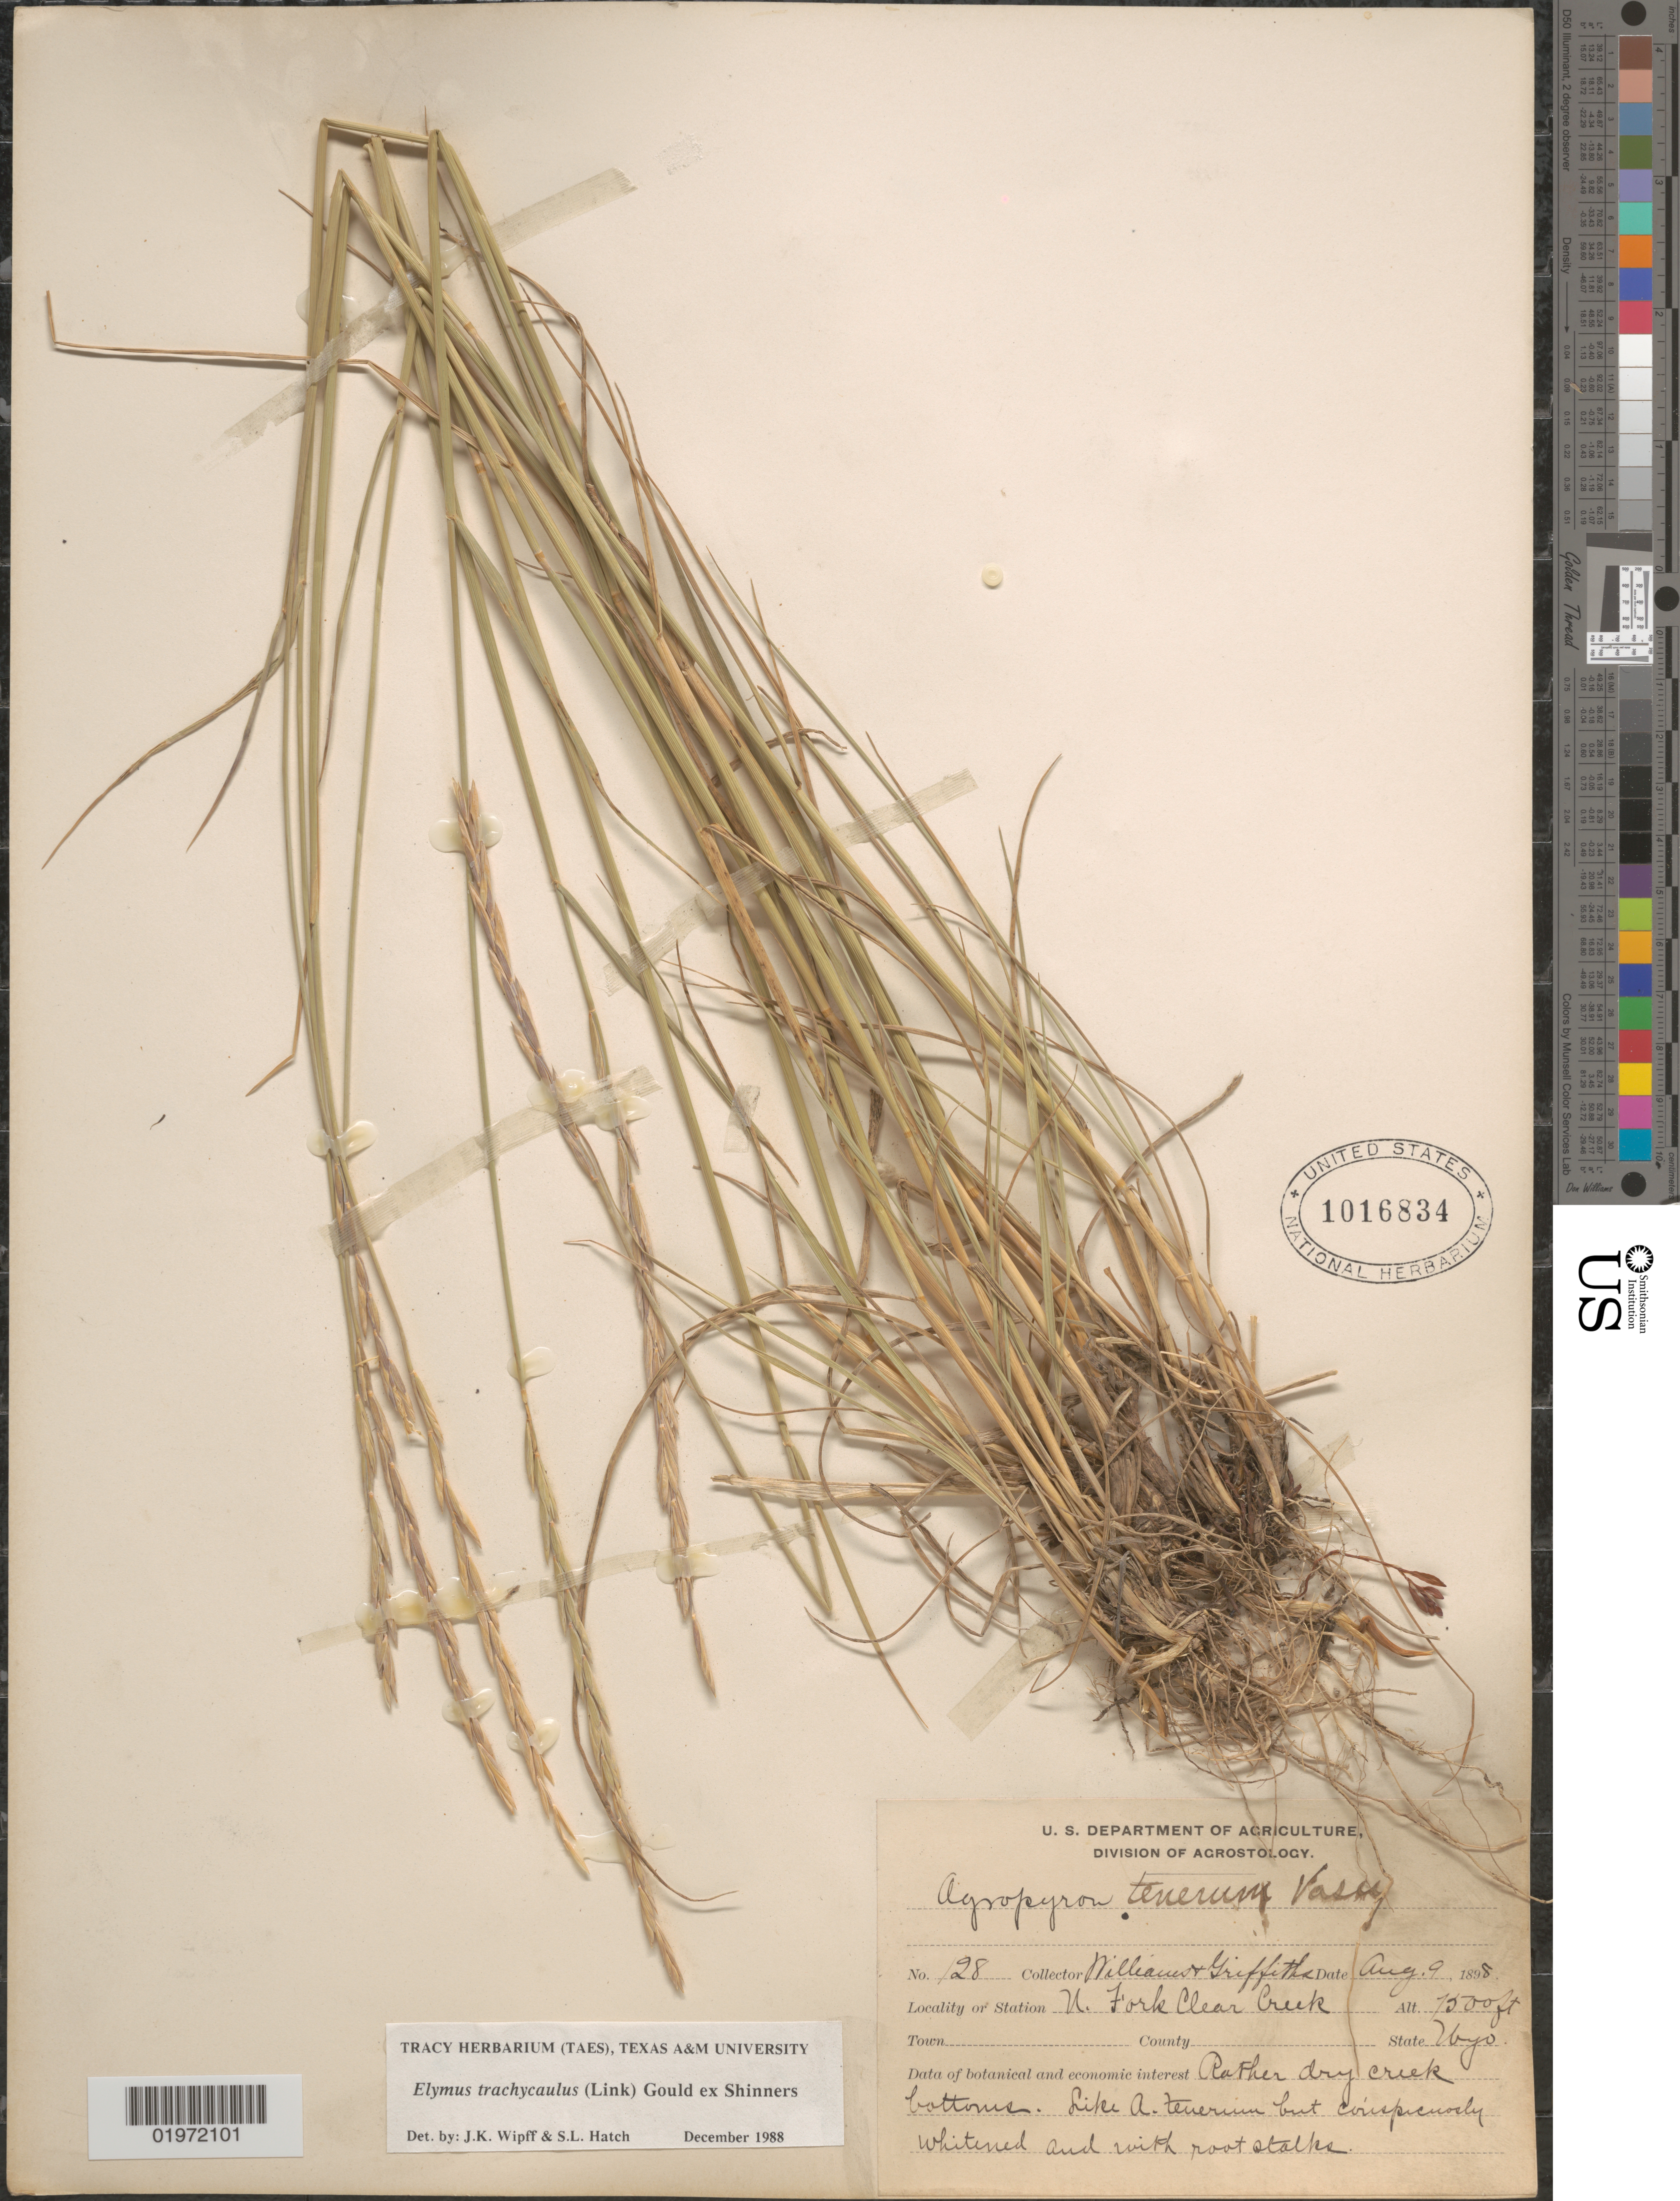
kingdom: Plantae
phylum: Tracheophyta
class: Liliopsida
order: Poales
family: Poaceae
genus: Elymus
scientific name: Elymus trachycaulus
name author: (Link) Gould ex Shinners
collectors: -- Williams & -- Griffiths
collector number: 128*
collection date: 1898-08-09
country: United States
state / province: Wyoming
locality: N. Fork Clear Creek.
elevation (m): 2286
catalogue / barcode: US 1016834